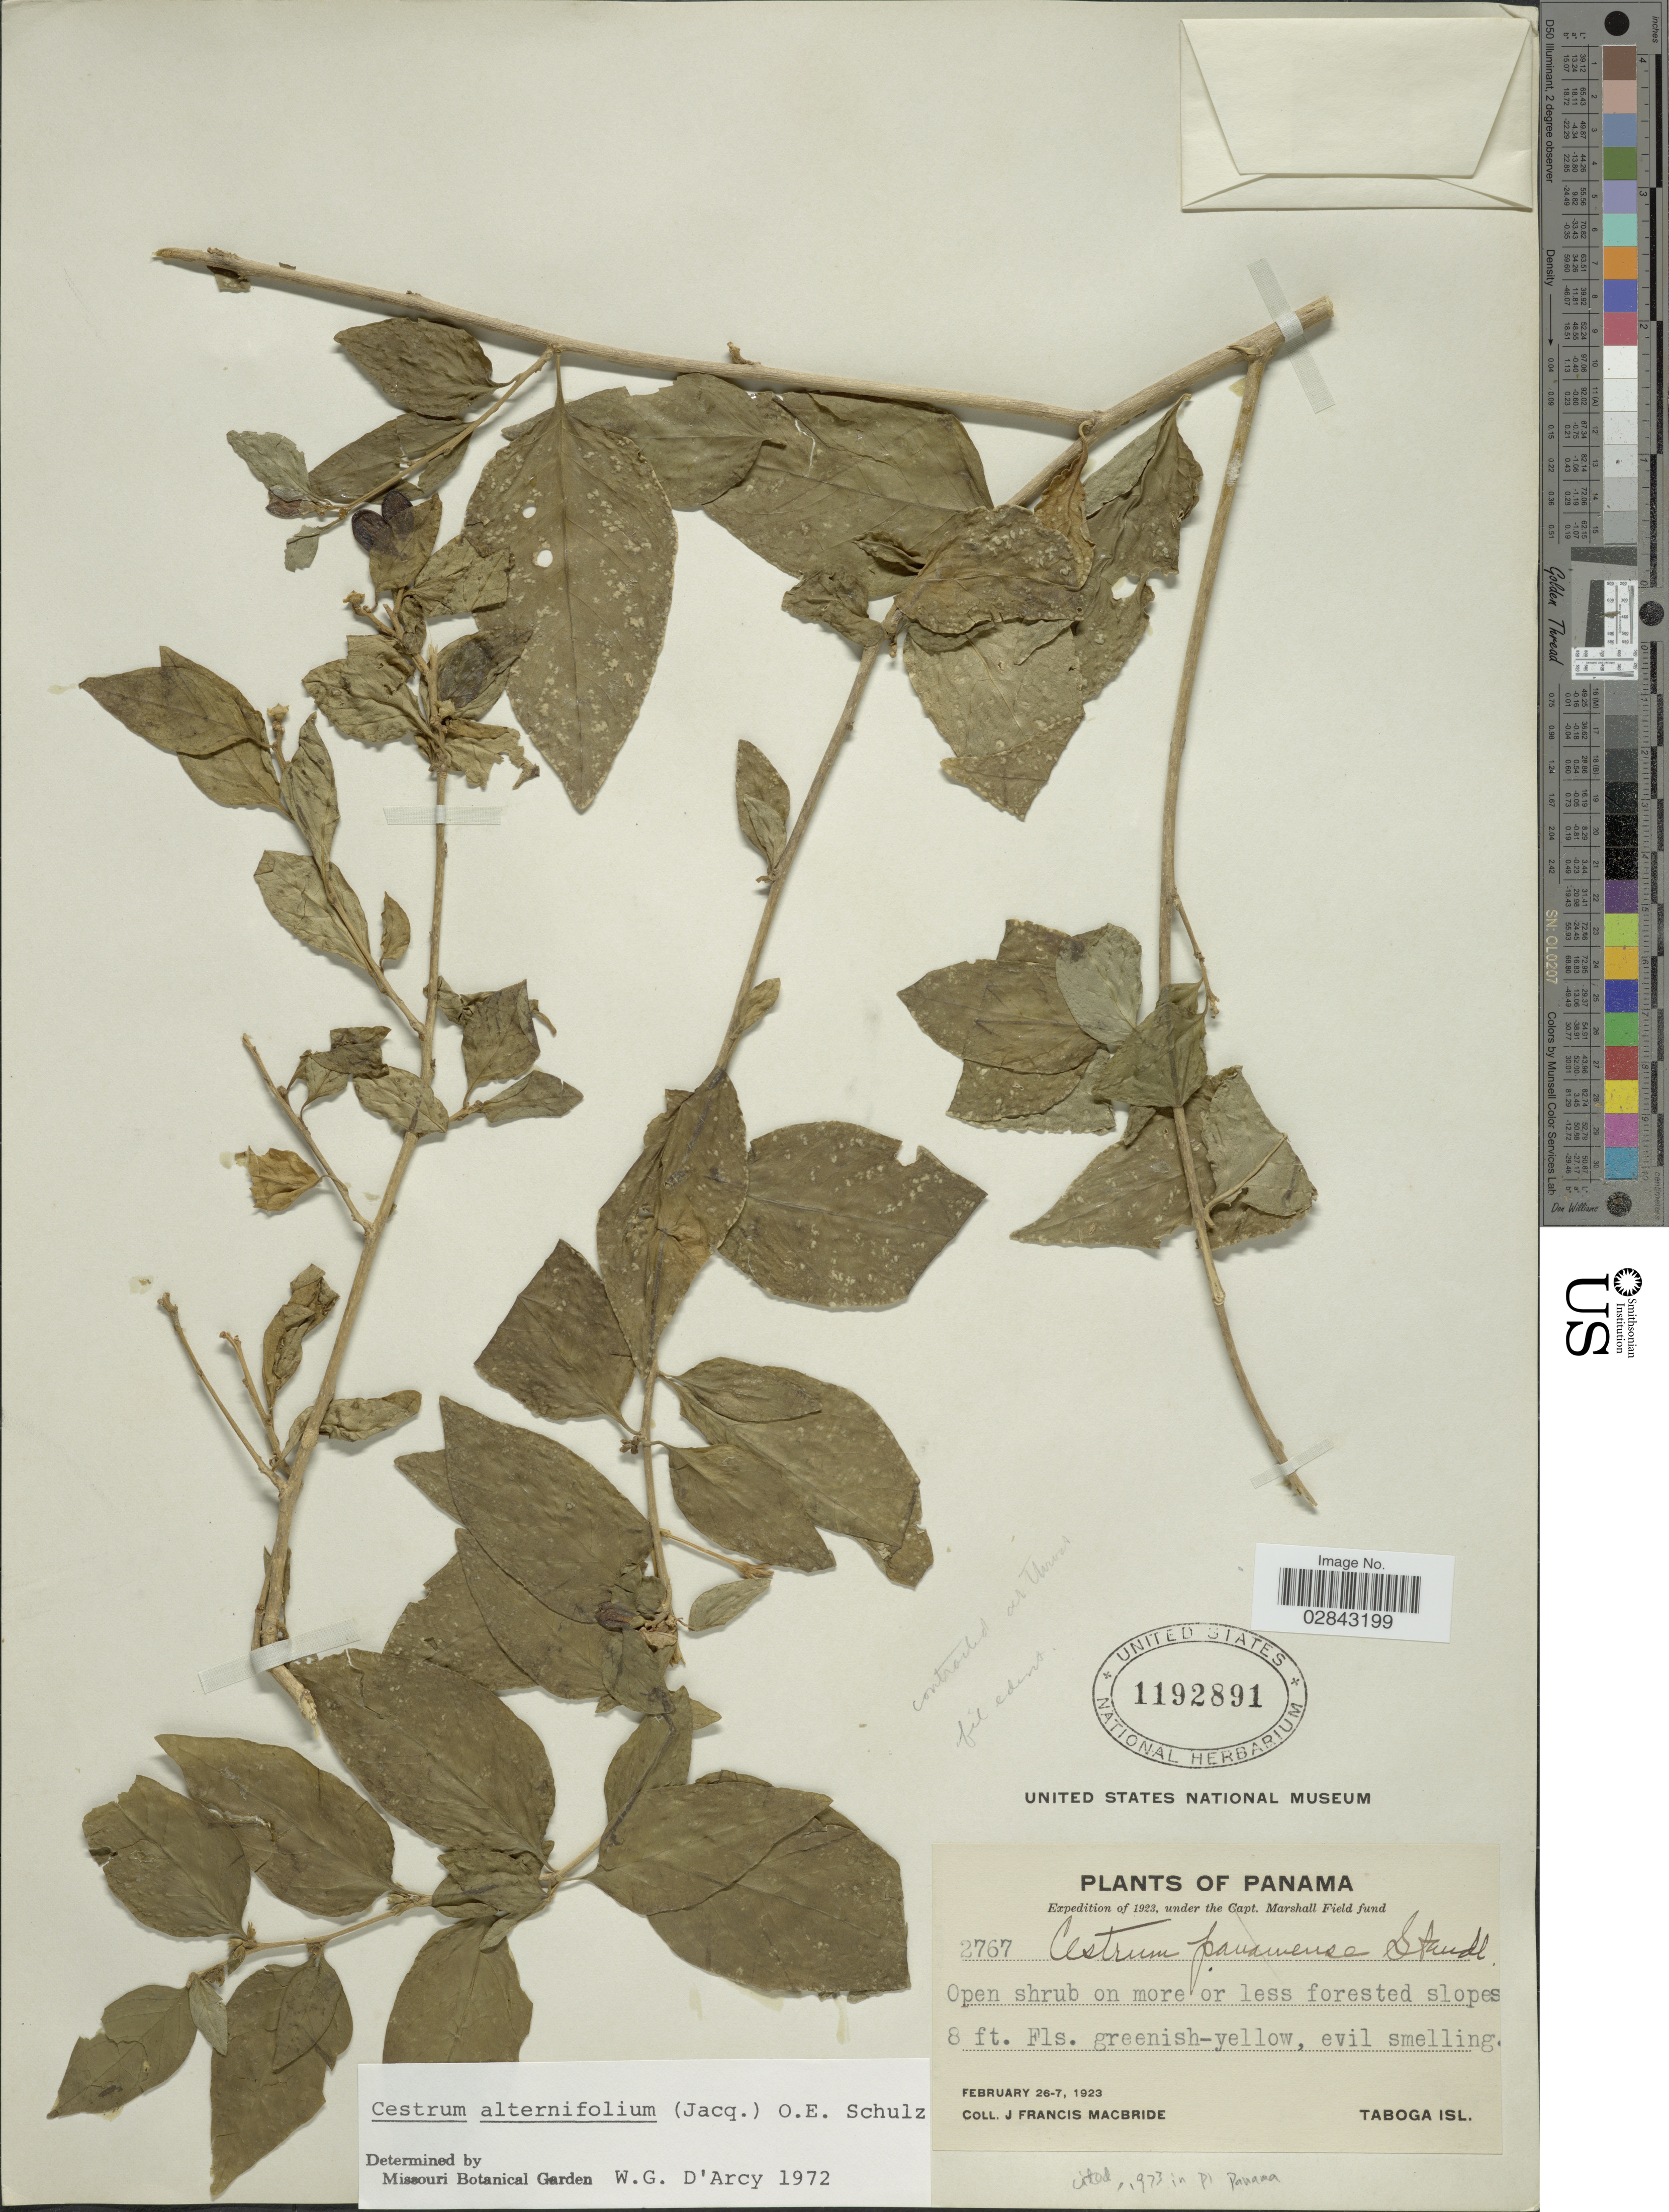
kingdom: Plantae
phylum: Tracheophyta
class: Magnoliopsida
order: Solanales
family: Solanaceae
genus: Cestrum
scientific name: Cestrum alternifolium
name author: (Jacq.) O.E. Schulz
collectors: J. F. Macbride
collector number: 2767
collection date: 1923-02-07/1923-02-26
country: Panama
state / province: Panamá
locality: Taboga Isl.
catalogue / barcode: US 1192891